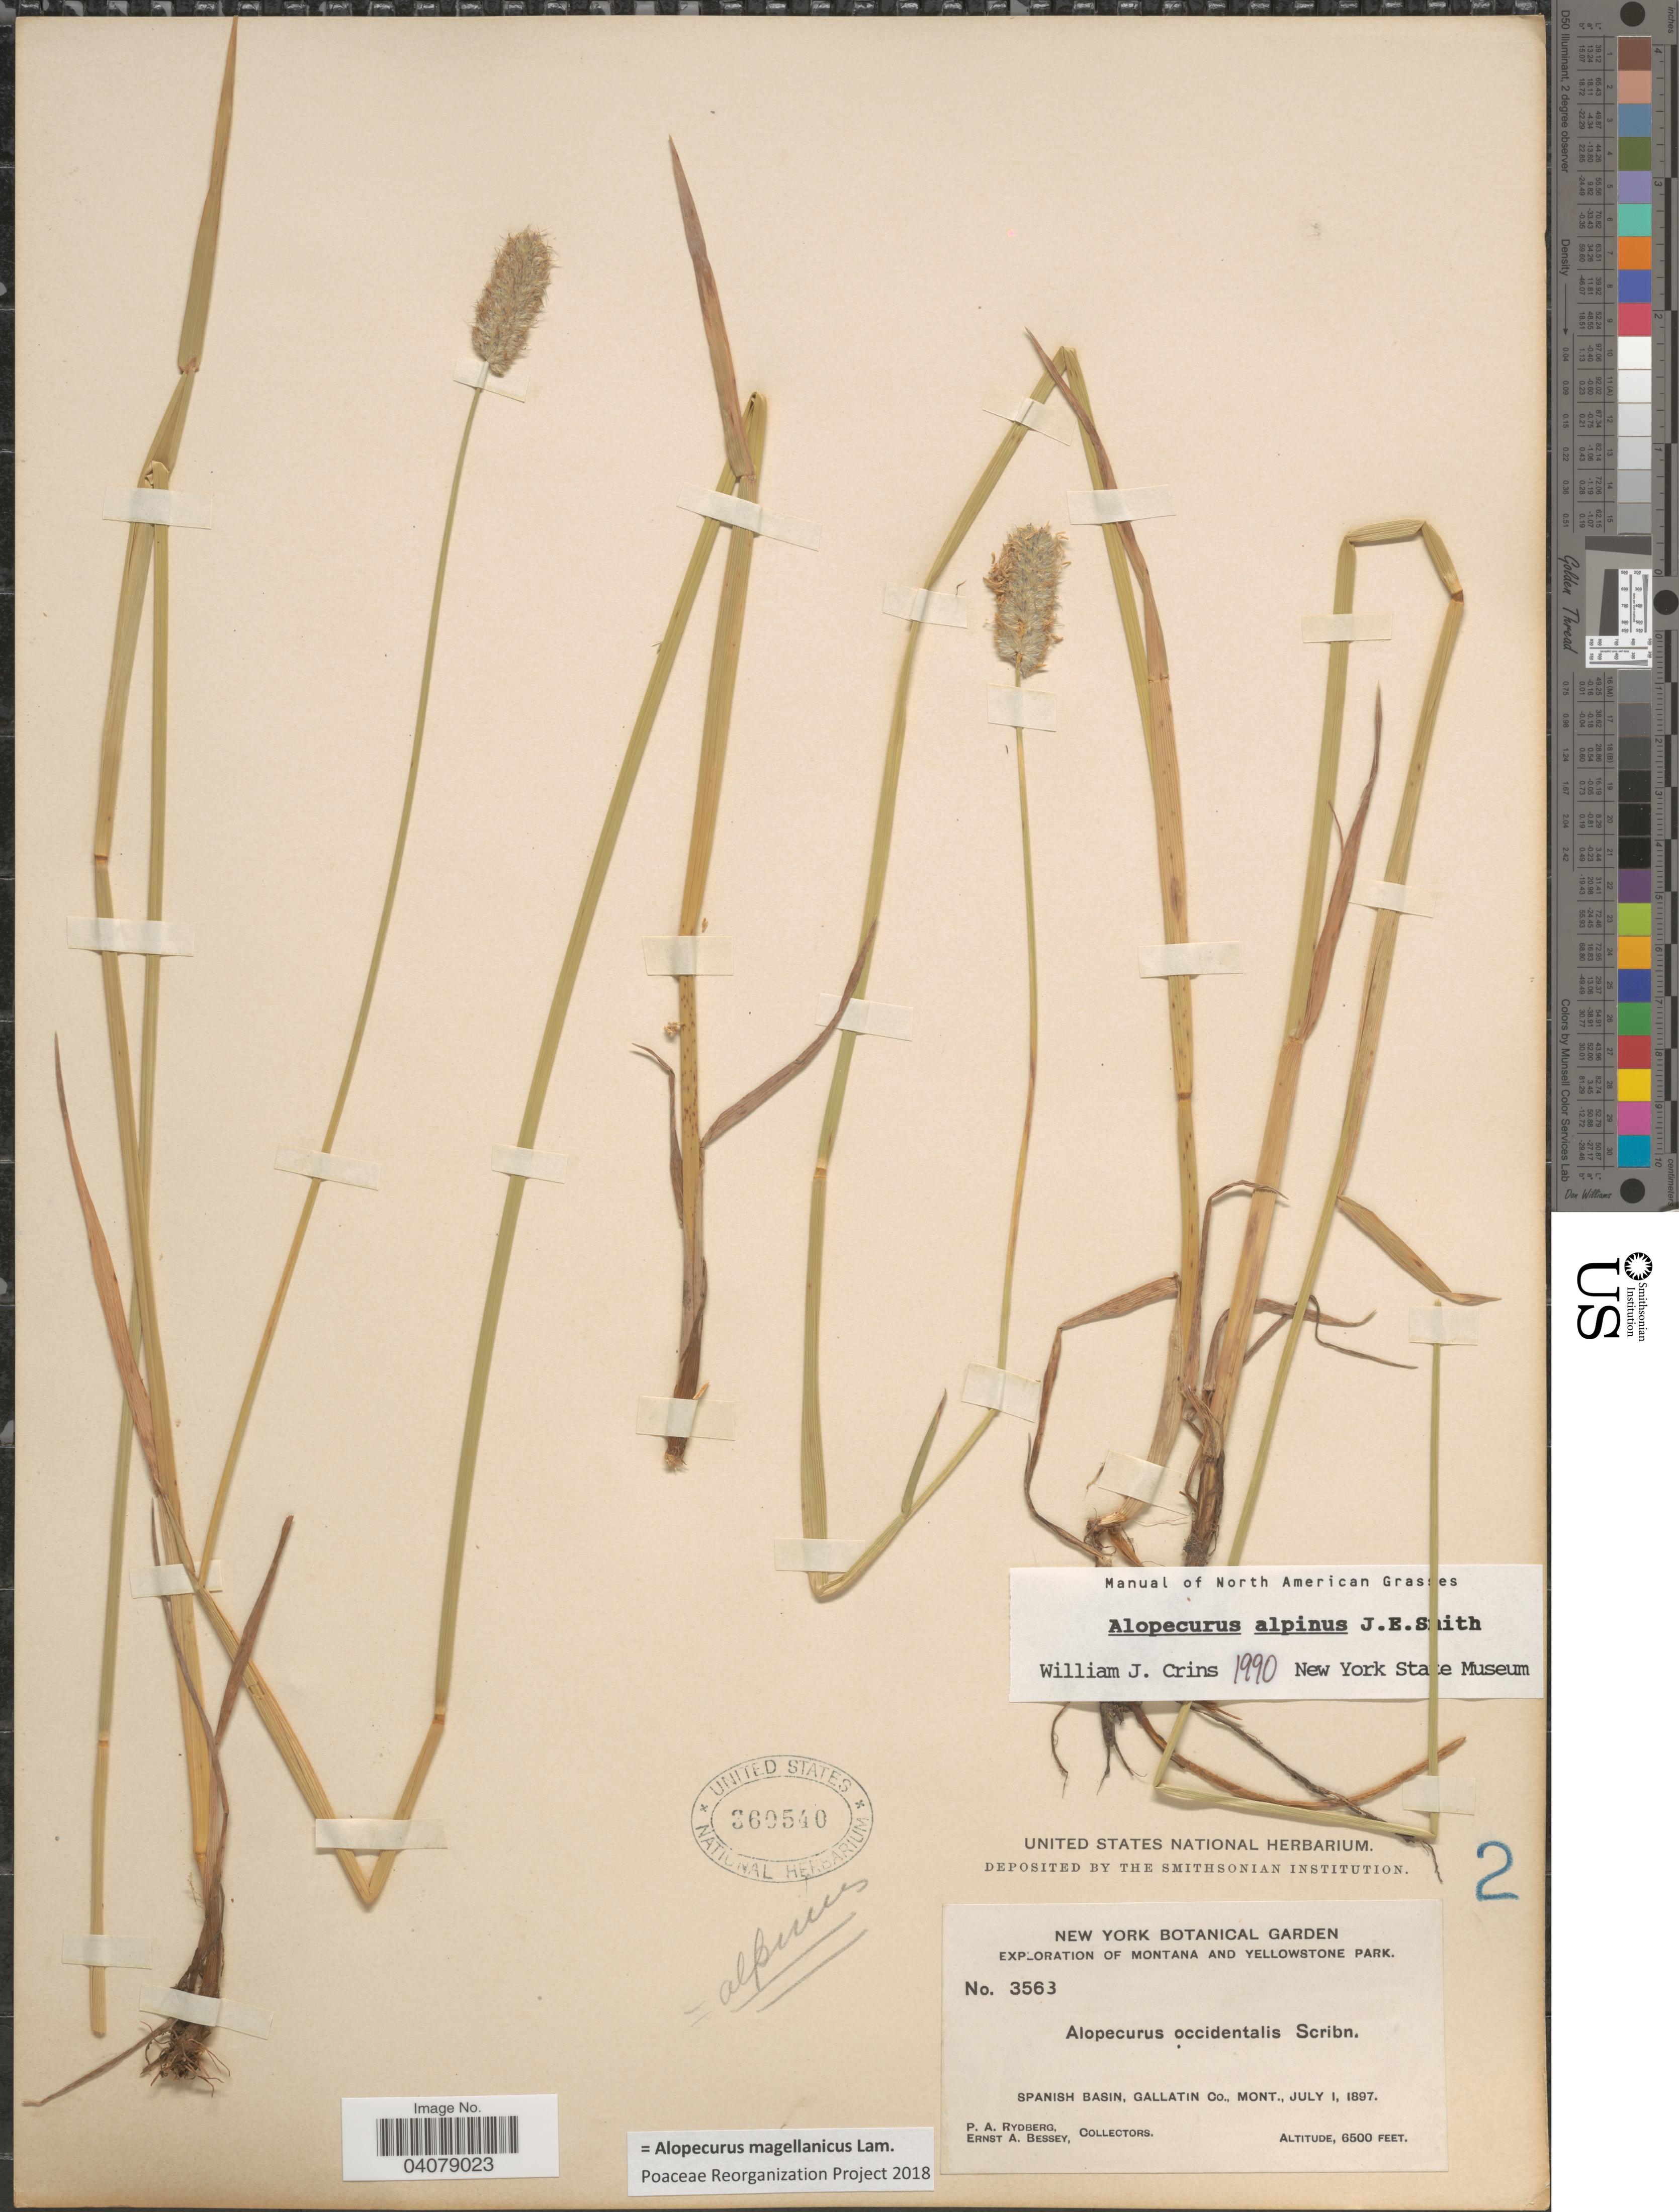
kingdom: Plantae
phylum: Tracheophyta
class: Liliopsida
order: Poales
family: Poaceae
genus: Alopecurus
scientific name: Alopecurus magellanicus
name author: Lam.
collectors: P. A. Rydberg & E. A. Bessey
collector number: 3563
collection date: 1897-07-01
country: United States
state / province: Montana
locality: Exploration of Montana and Yellowstone Park. Spanish Basin, Gallatin Co.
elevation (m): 1981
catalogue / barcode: US 360540